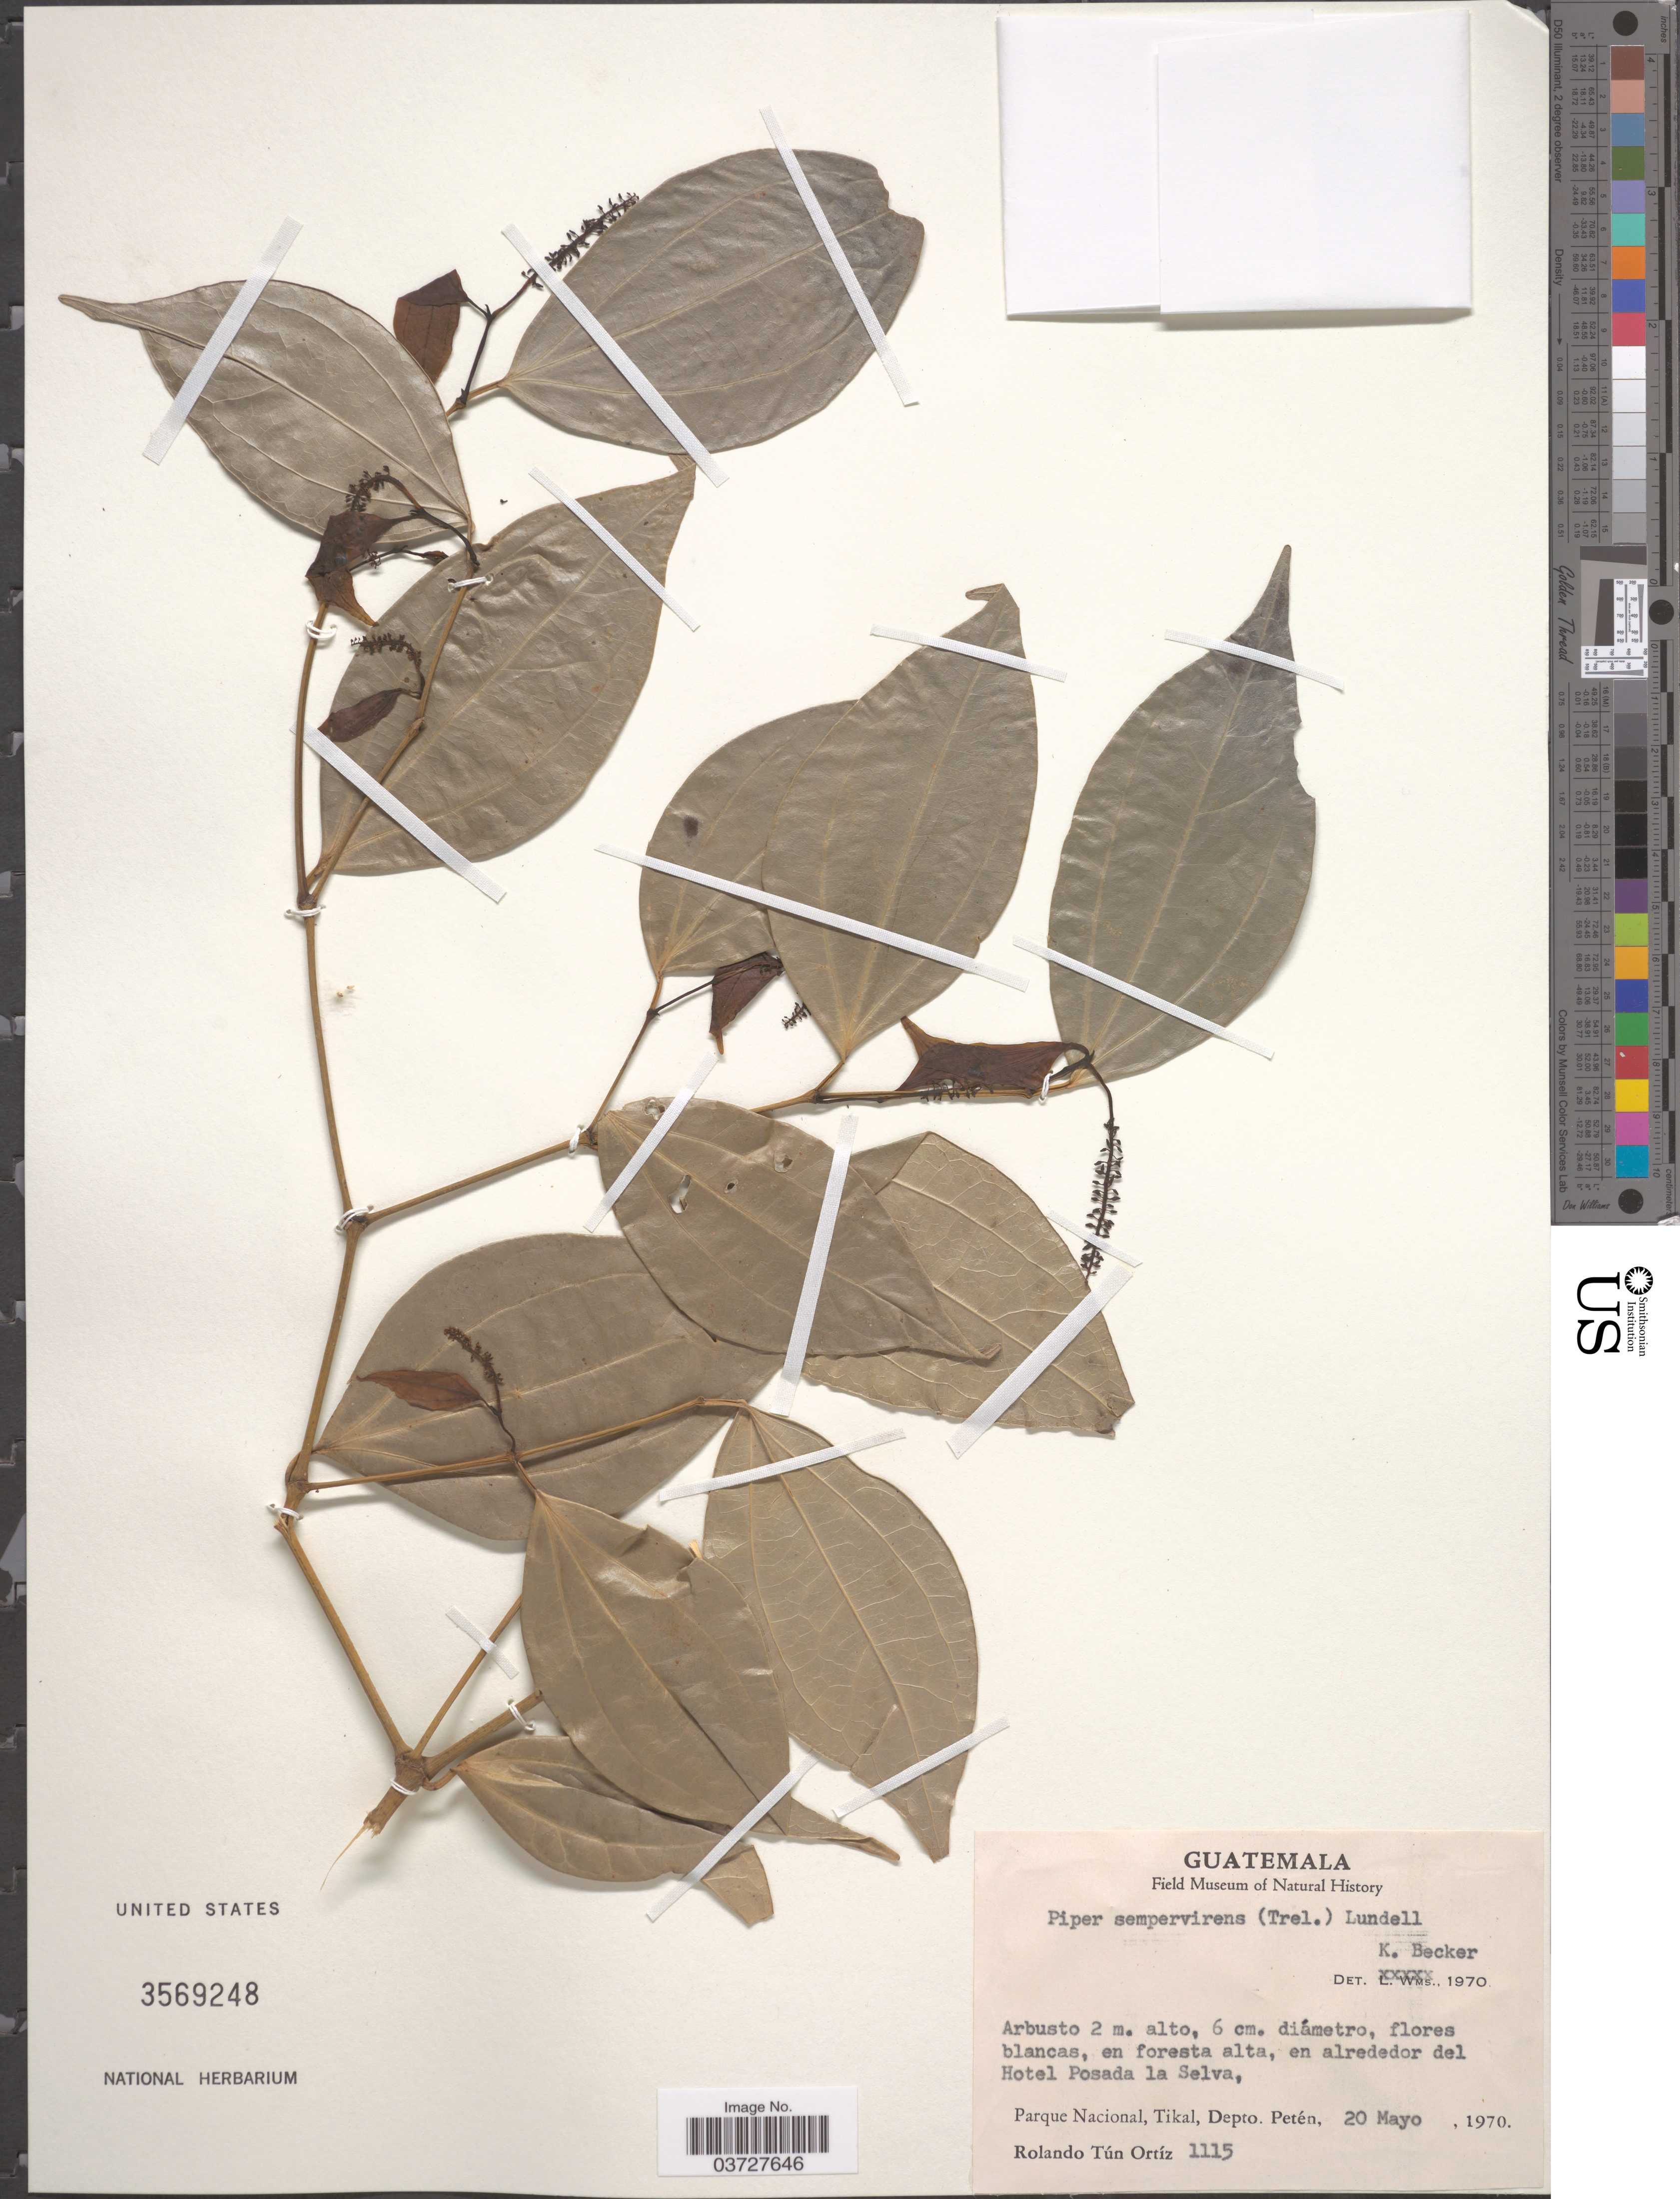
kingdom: Plantae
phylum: Tracheophyta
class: Magnoliopsida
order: Piperales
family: Piperaceae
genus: Piper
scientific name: Piper neesianum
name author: C. DC.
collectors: R. T. Ortíz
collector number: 1115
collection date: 1970-05-20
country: Guatemala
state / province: El Peten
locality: En alrededor del Hotel Posada la Selva, Parque Nacional, Tikal, Depto. Petén.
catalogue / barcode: US 3569248